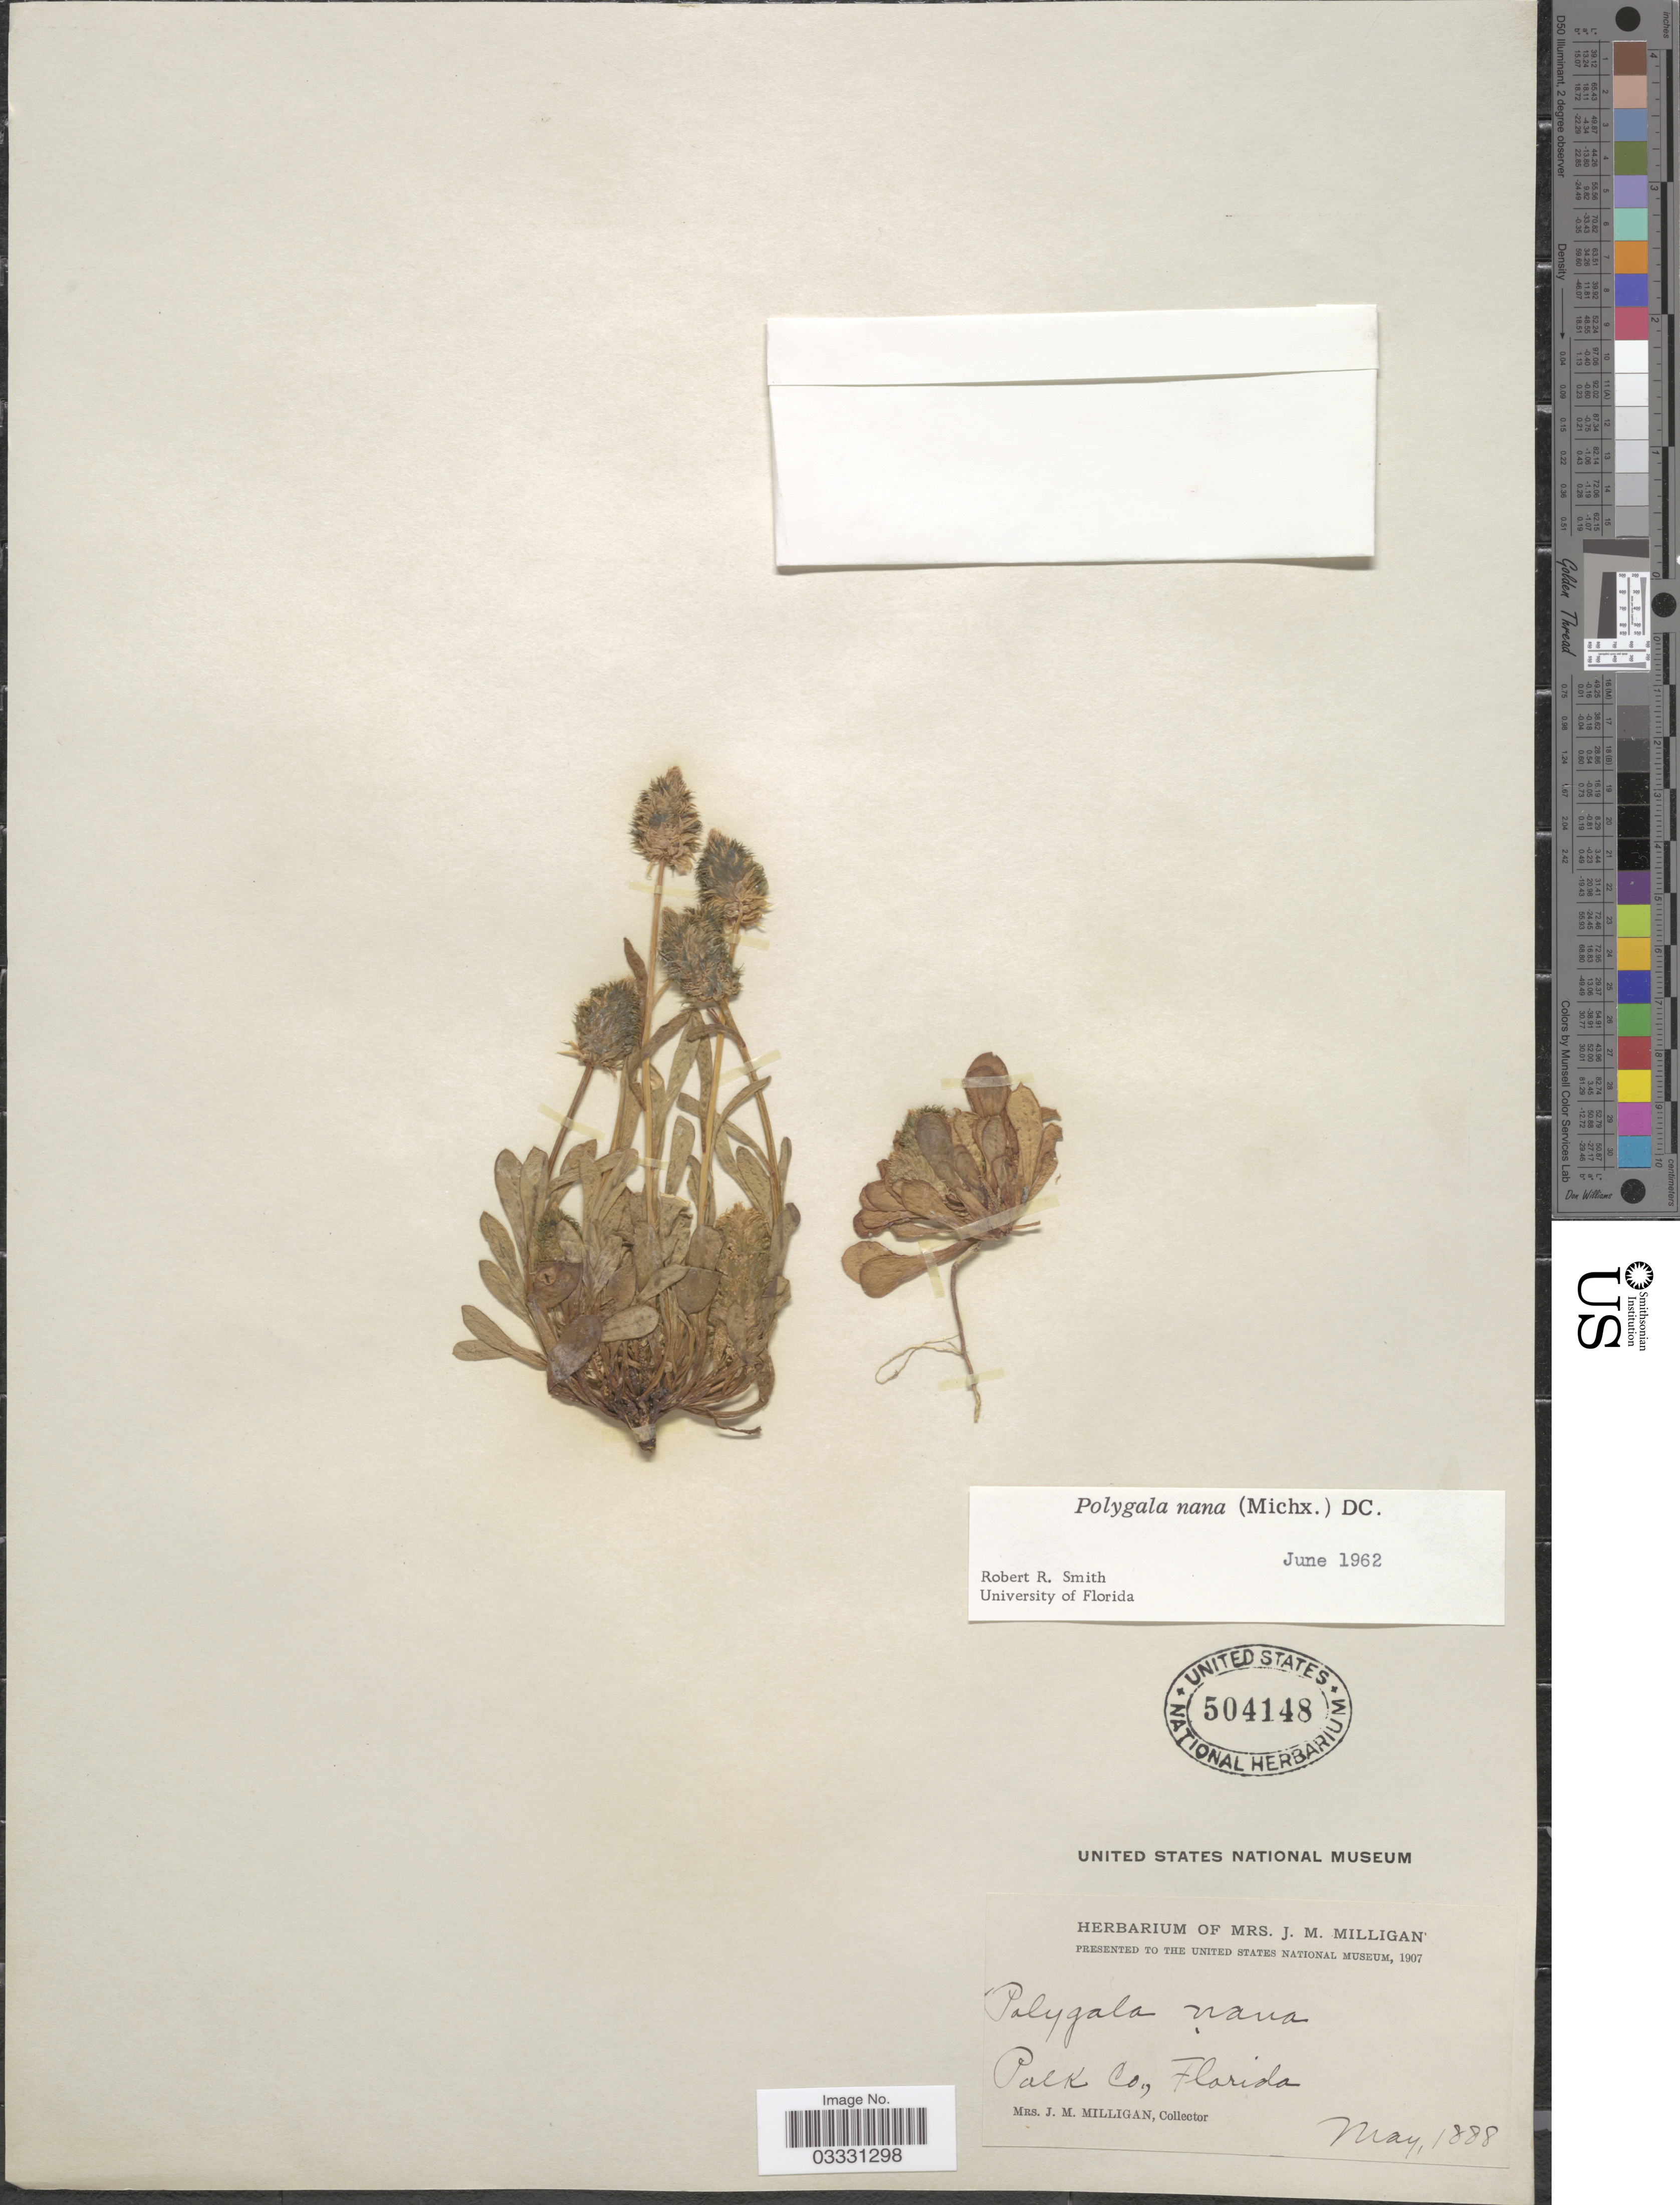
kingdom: Plantae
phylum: Tracheophyta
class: Magnoliopsida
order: Fabales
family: Polygalaceae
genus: Polygala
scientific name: Polygala nana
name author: (Michx.) DC.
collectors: J. Milligan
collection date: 1888-05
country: United States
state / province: Florida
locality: Polk Co.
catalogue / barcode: US 504148